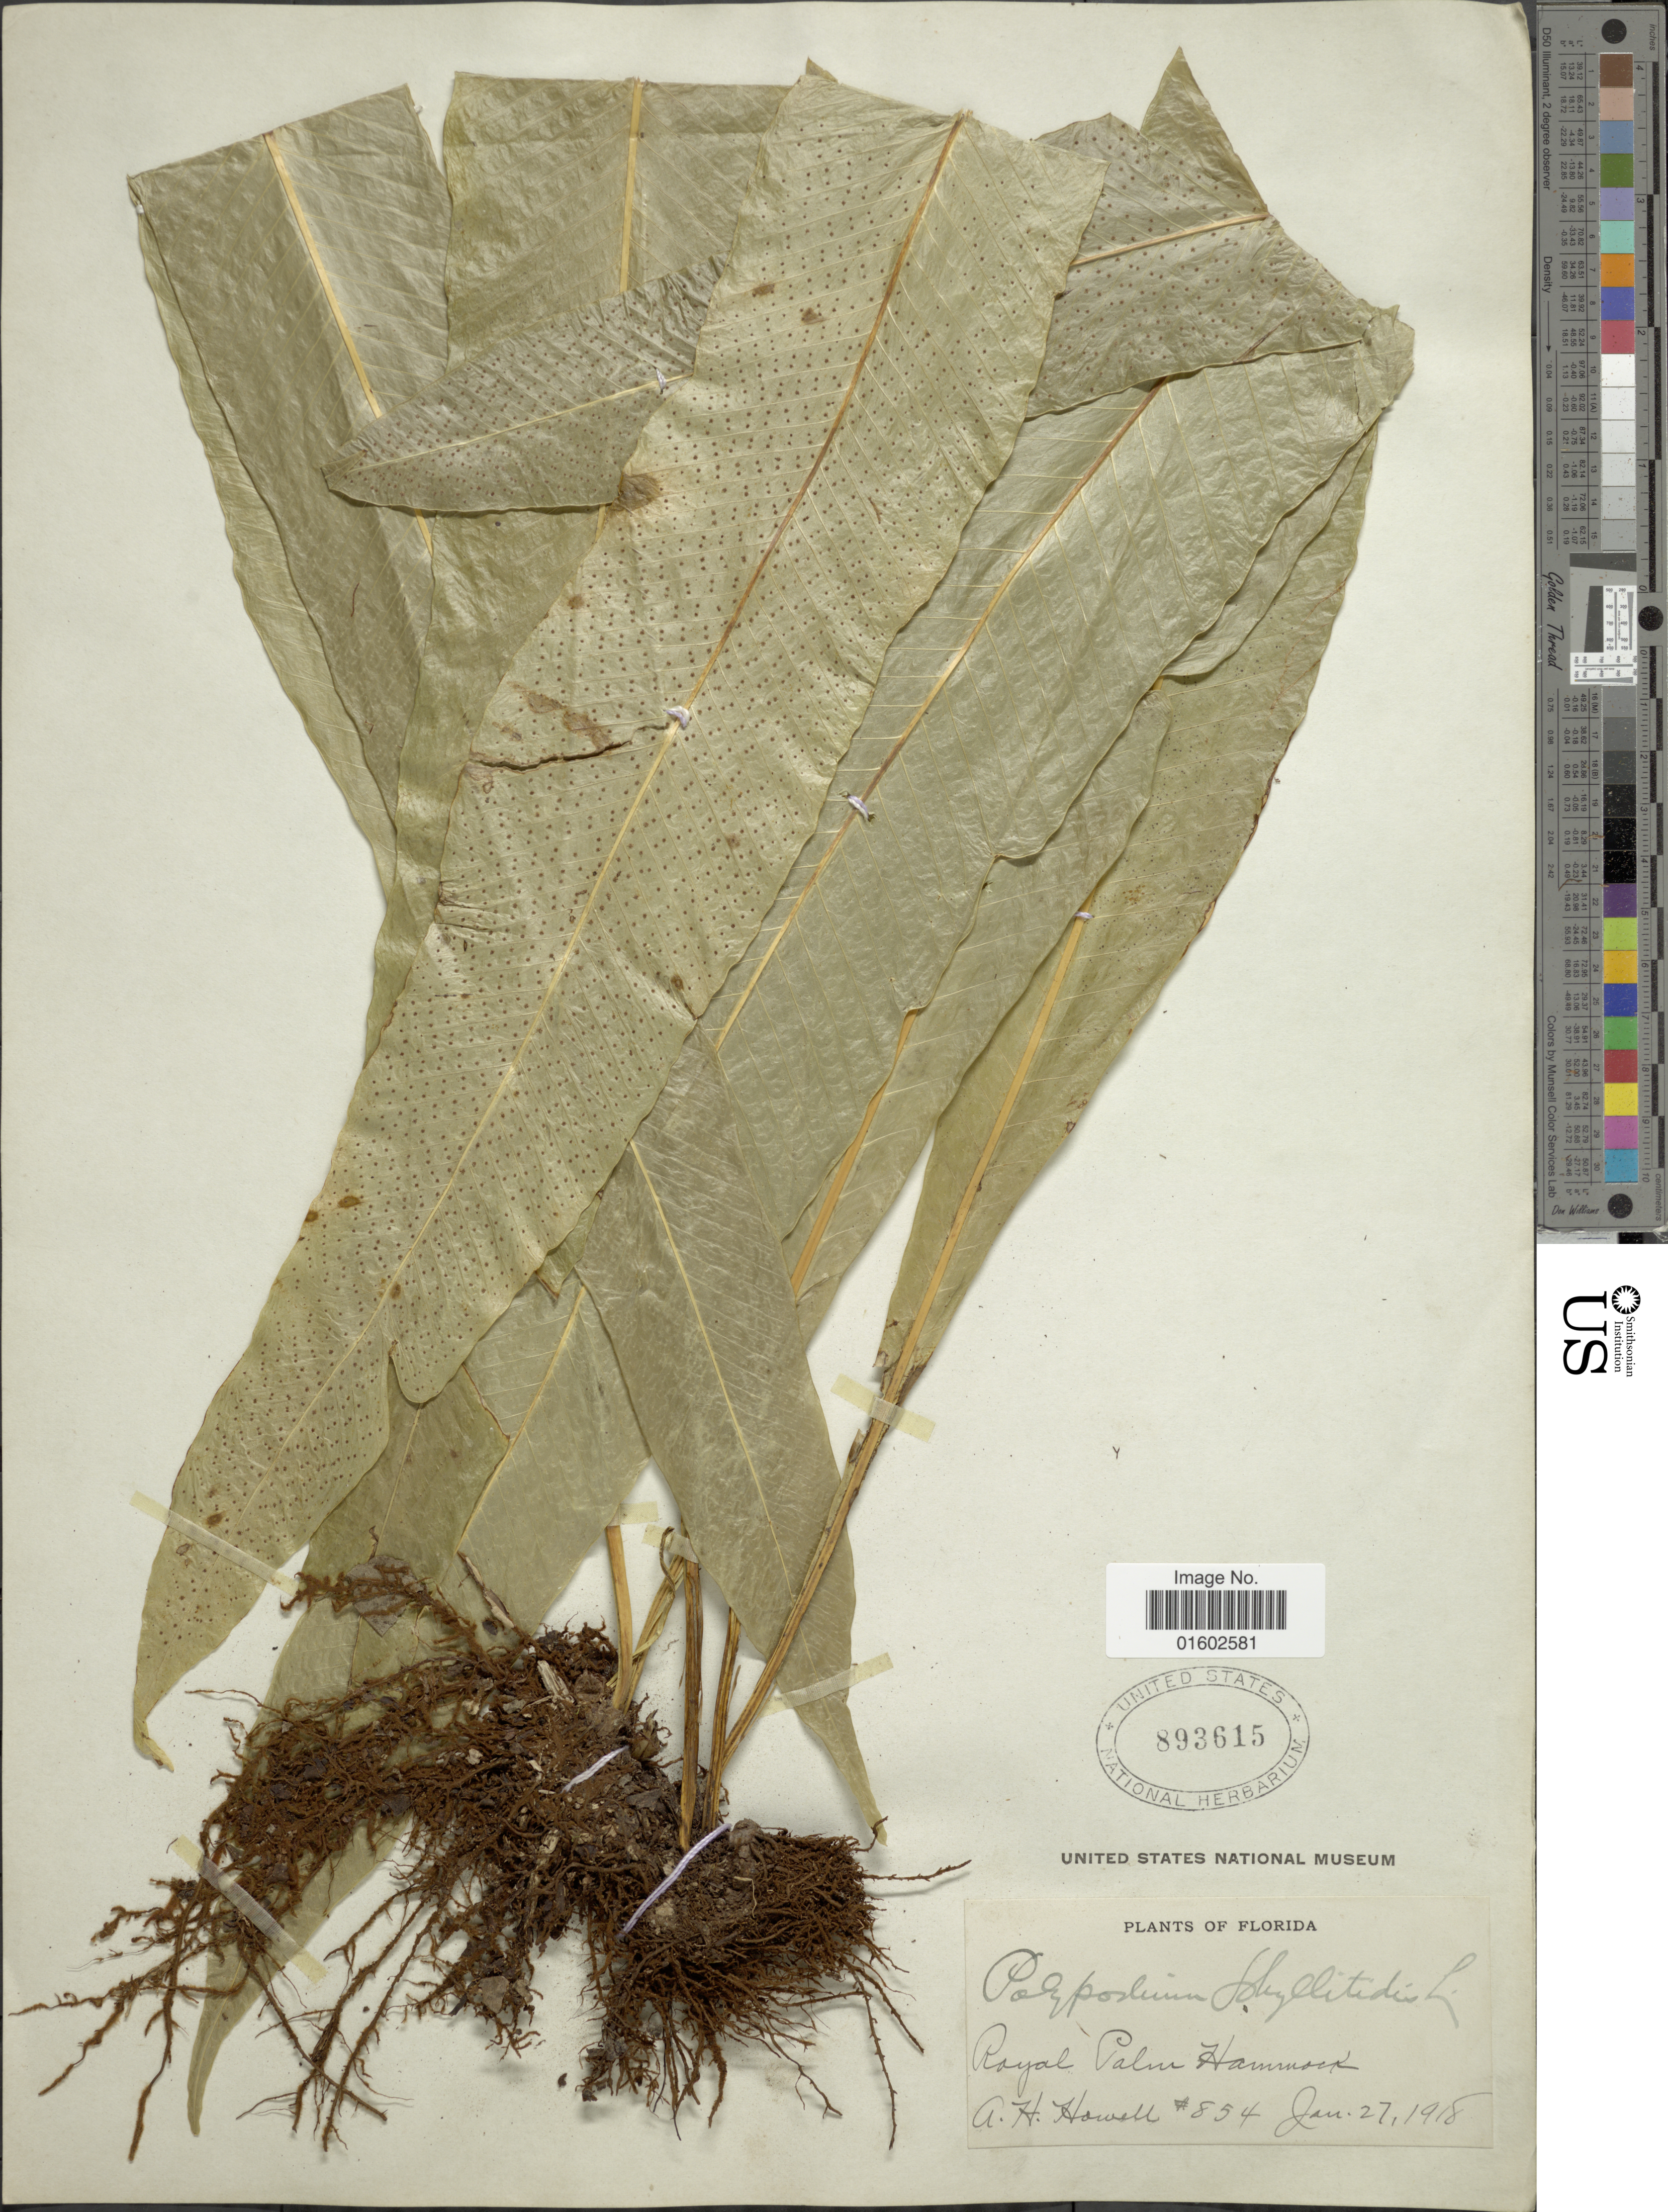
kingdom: Plantae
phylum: Tracheophyta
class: Polypodiopsida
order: Polypodiales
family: Polypodiaceae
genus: Campyloneurum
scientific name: Campyloneurum phyllitidis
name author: (L.) C. Presl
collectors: A. Howell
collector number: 854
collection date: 1918-01-27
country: United States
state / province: Florida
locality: Royal Palm Hammock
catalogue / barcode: US 893615